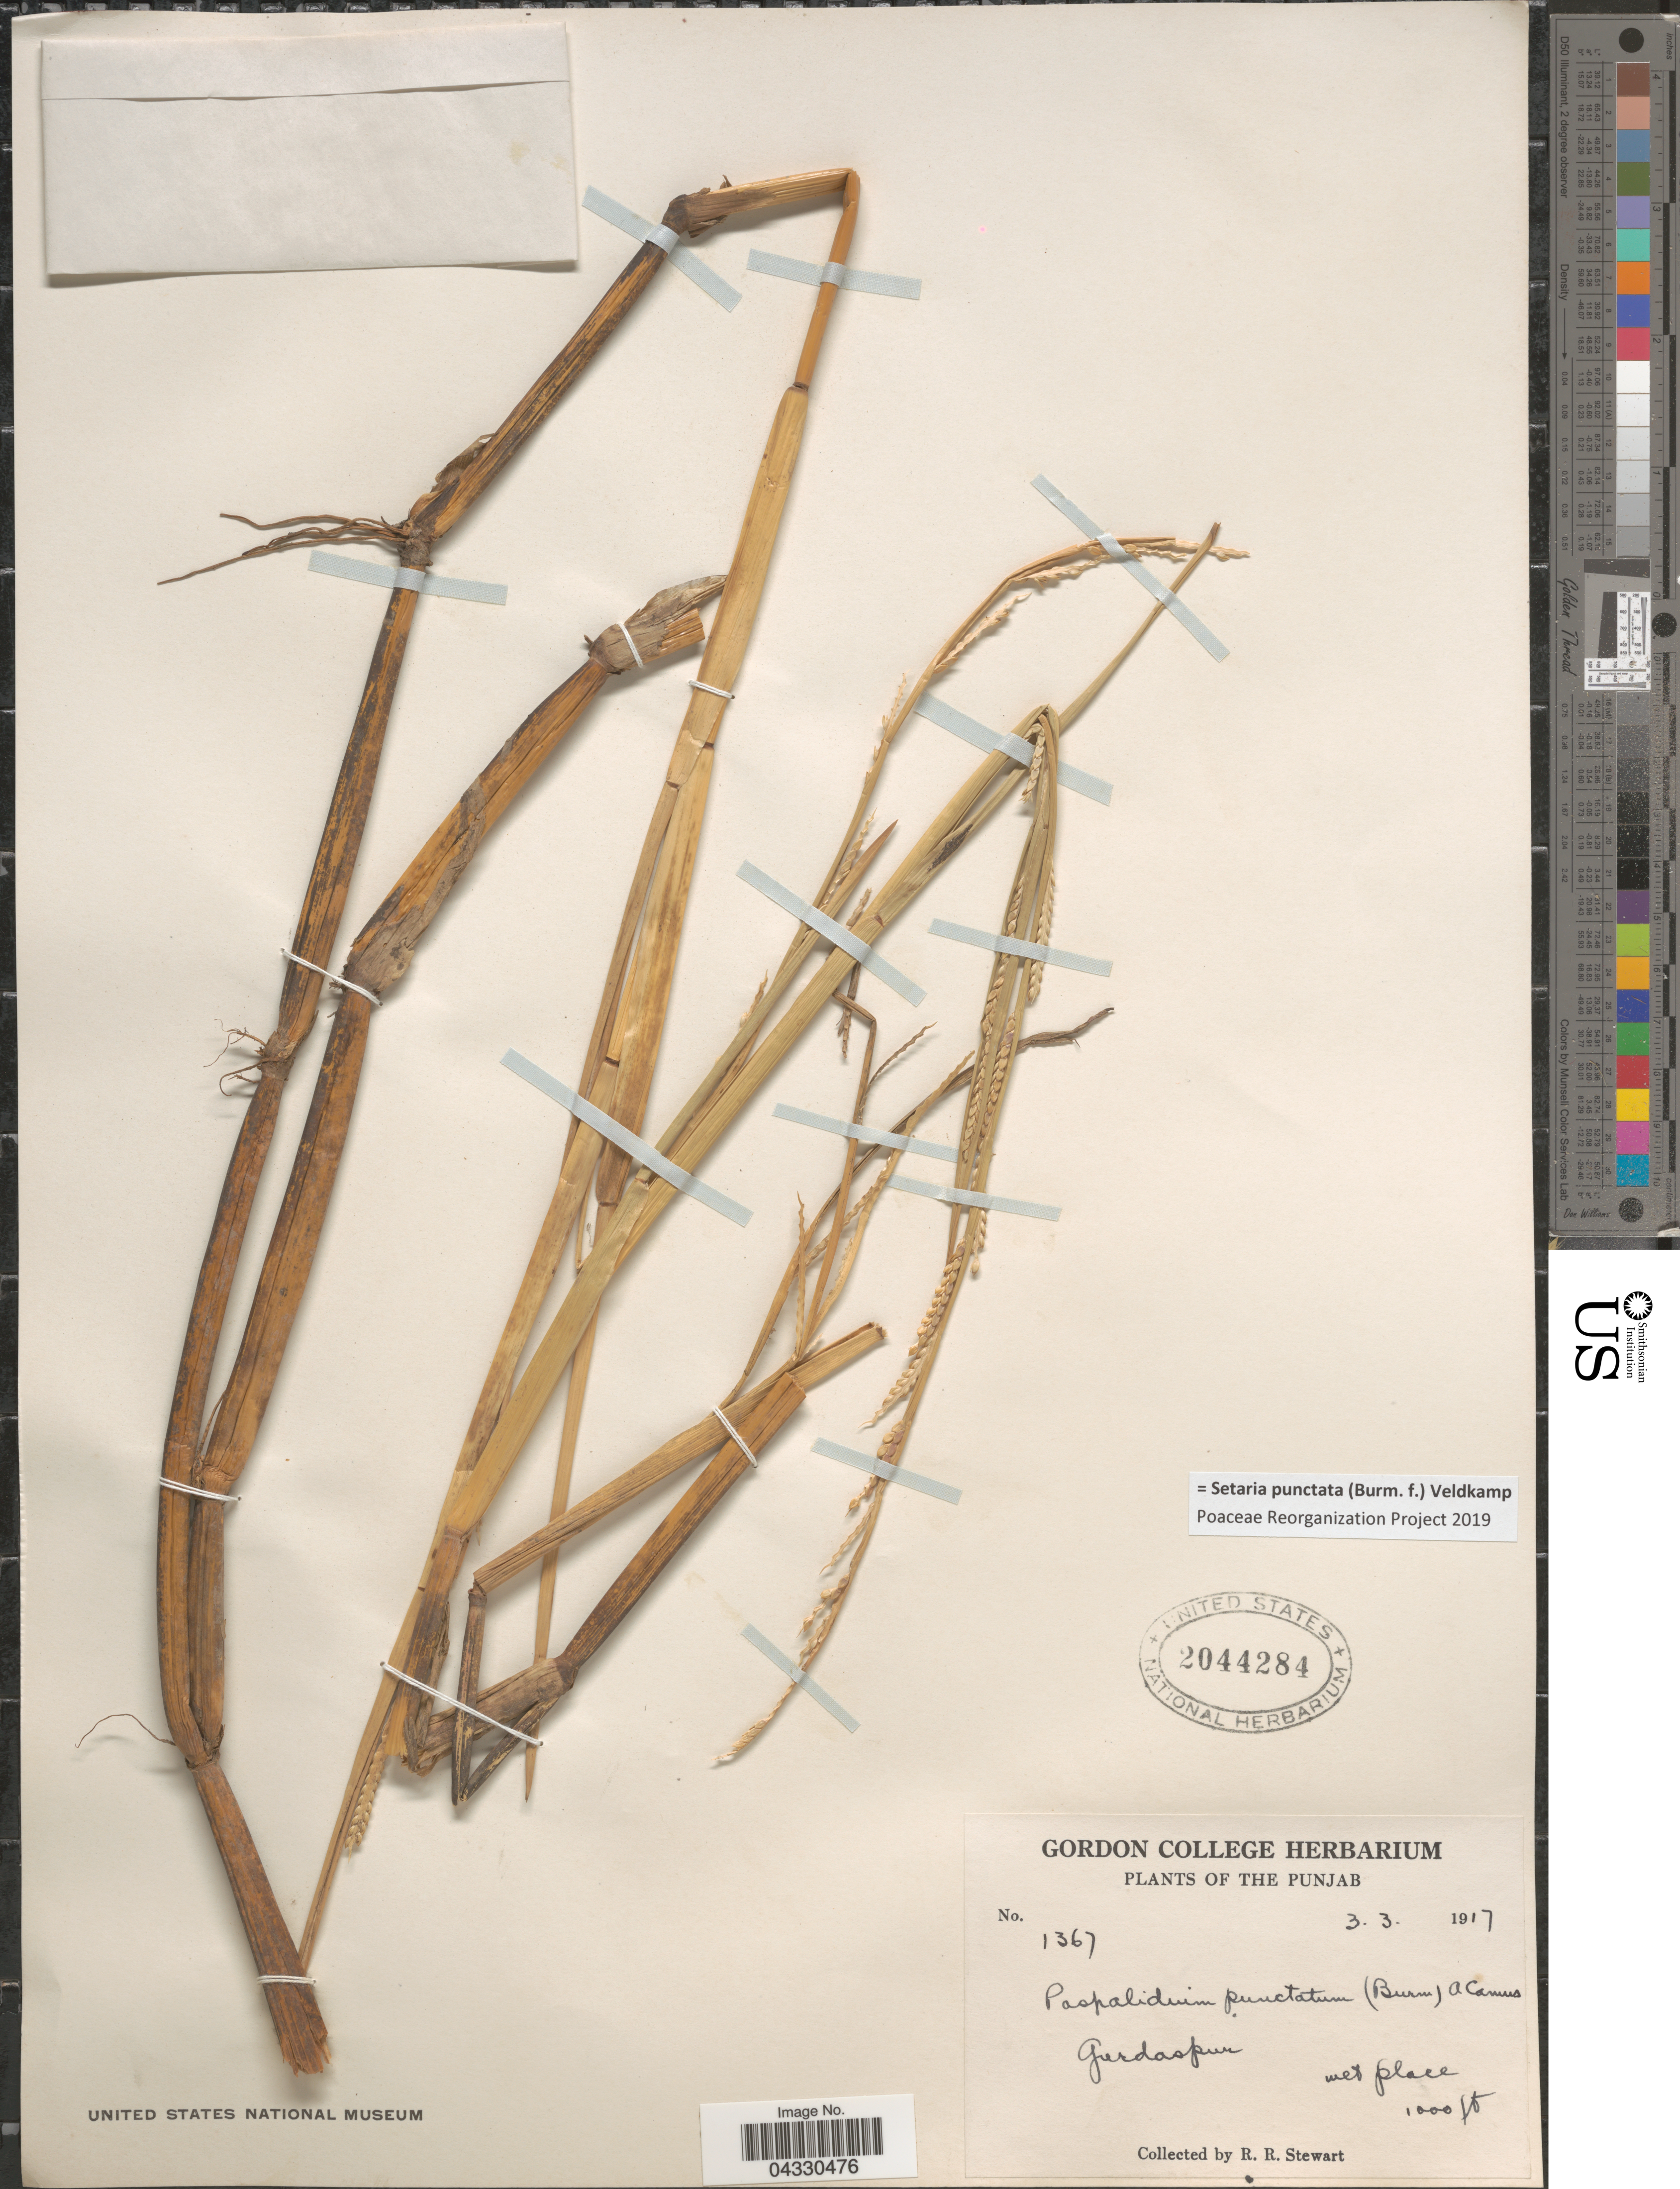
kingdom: Plantae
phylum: Tracheophyta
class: Liliopsida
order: Poales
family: Poaceae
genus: Setaria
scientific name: Setaria punctata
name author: (Burm. f.) Veldkamp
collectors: R. Stewart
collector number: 1367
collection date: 1917-03-03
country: India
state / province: Punjab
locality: Gurdaspur.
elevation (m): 305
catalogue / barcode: US 2044284